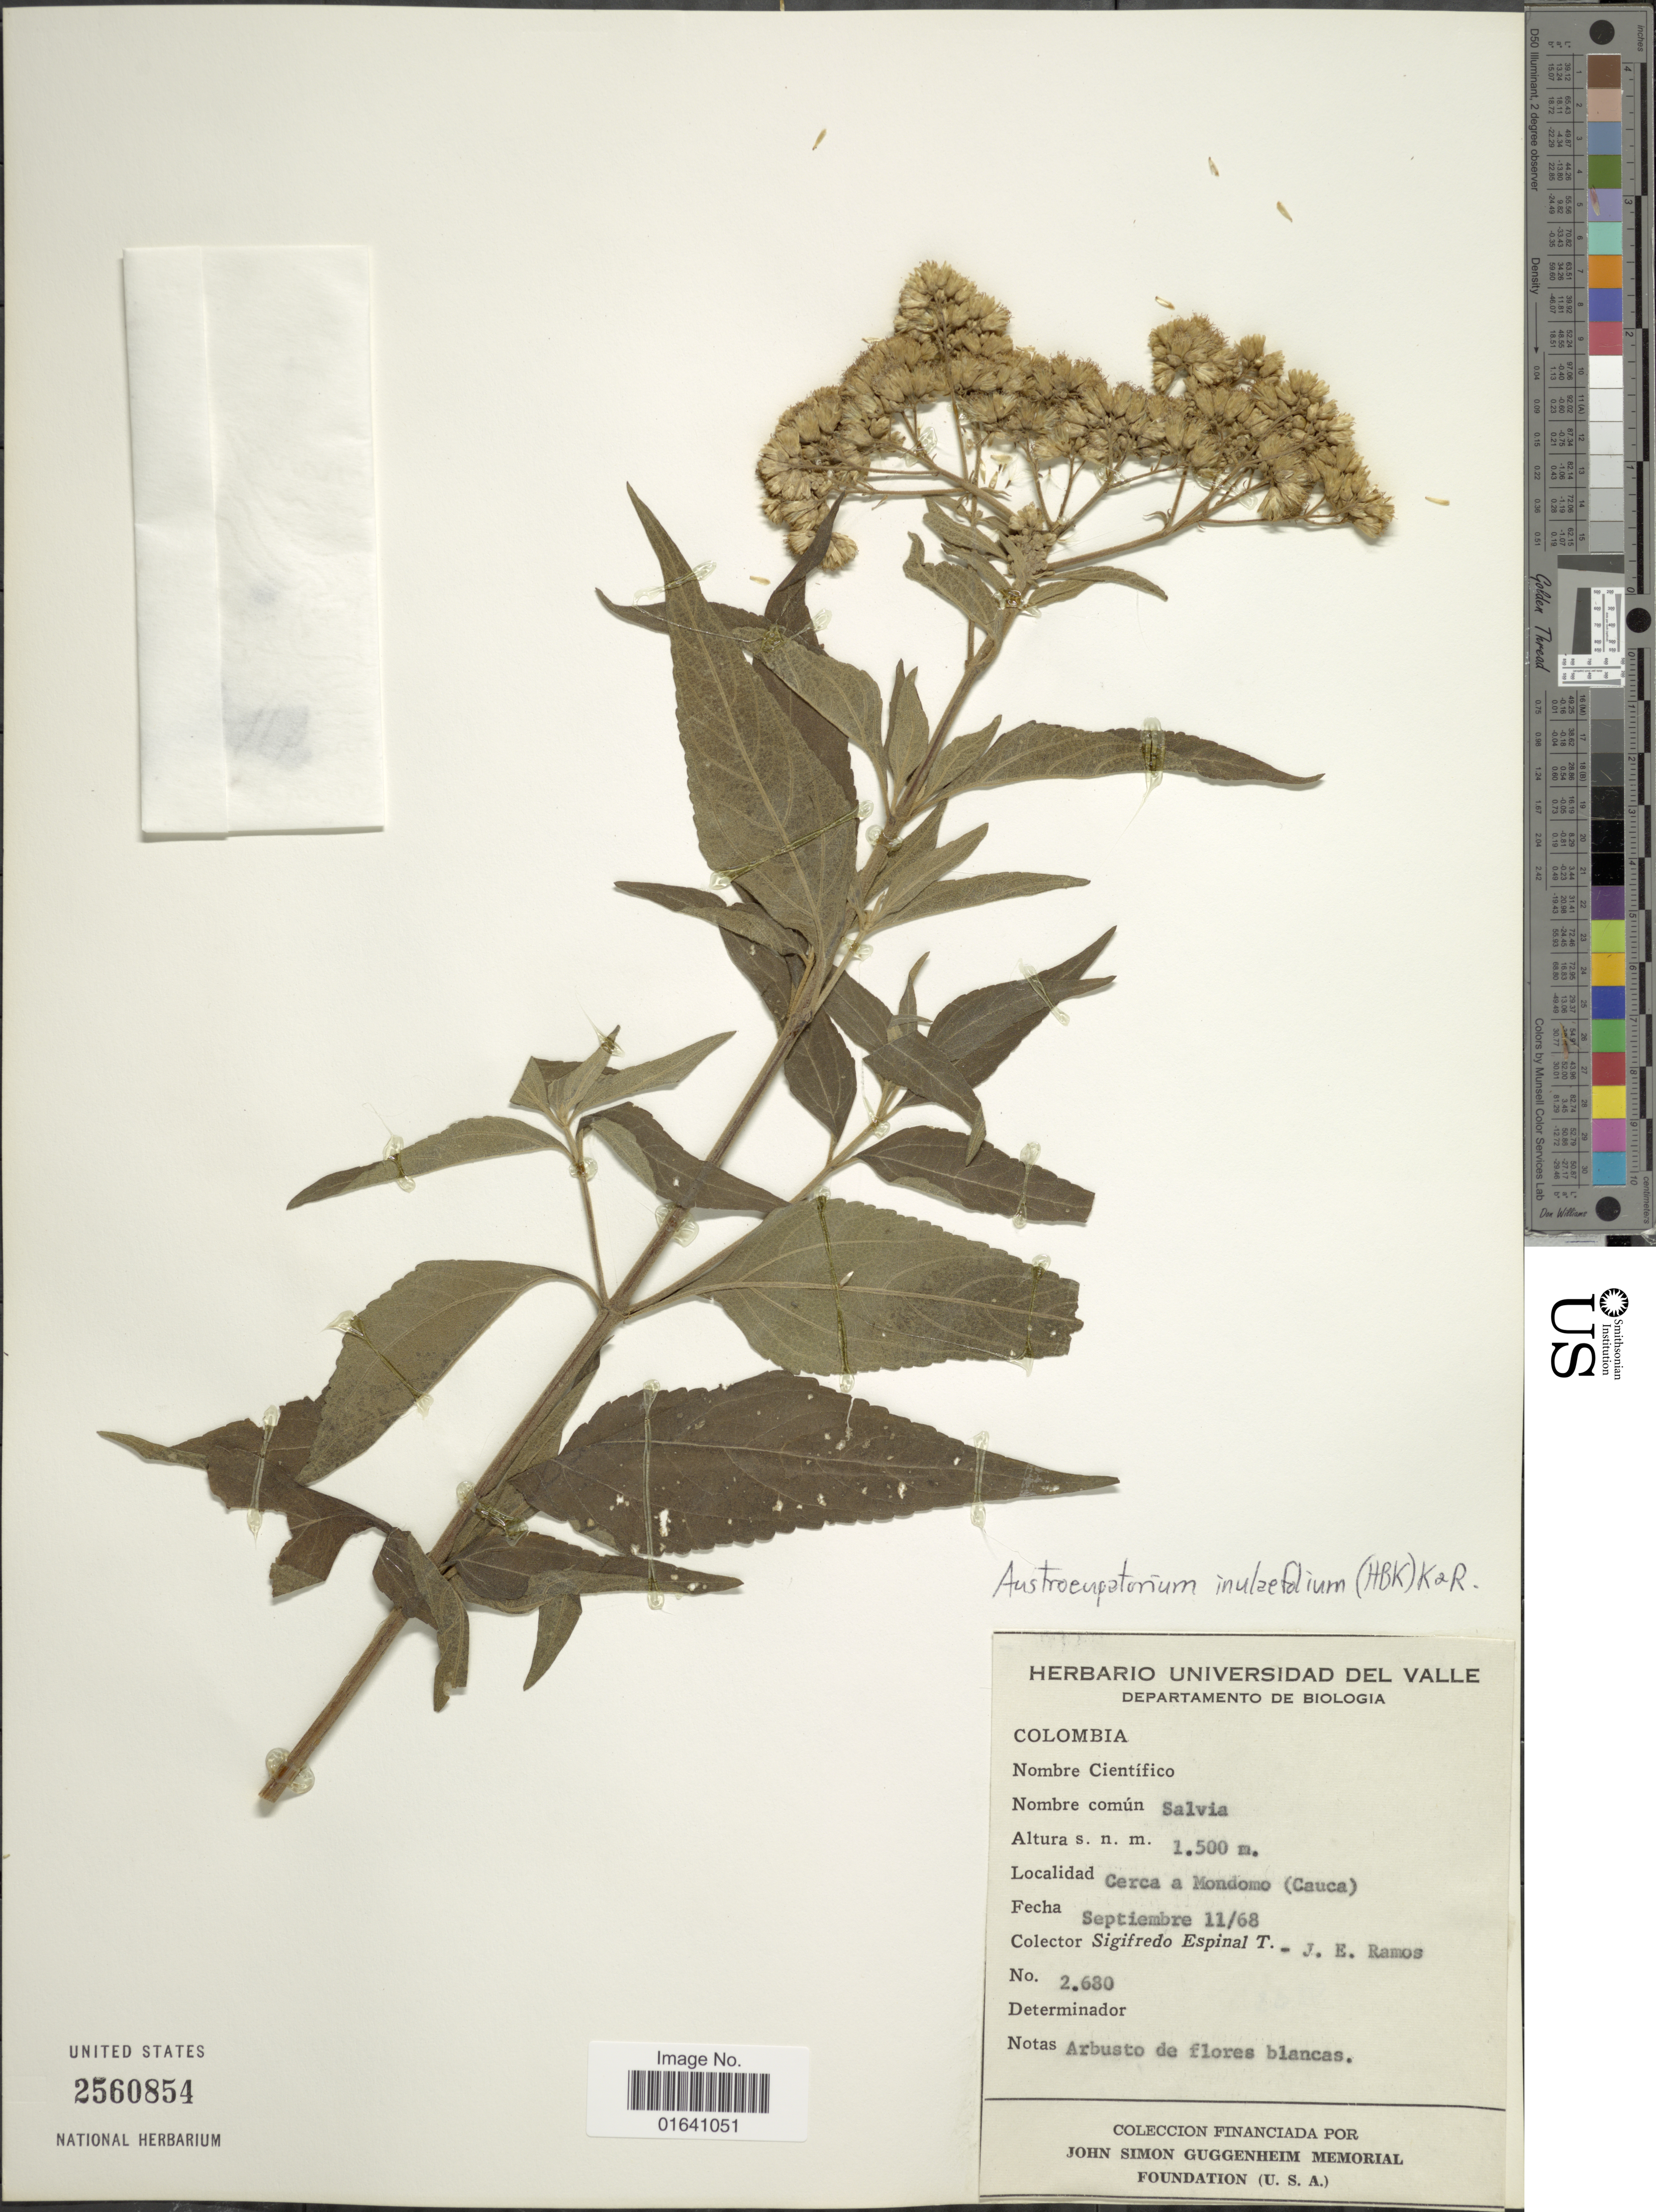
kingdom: Plantae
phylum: Tracheophyta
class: Magnoliopsida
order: Asterales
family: Asteraceae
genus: Austroeupatorium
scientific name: Austroeupatorium inulaefolium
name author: (Kunth) R.M. King & H. Rob.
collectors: L. S. Espinal & J. E. Ramos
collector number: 2680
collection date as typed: Transcribed d/m/y: 11/9/68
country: Colombia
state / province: Cauca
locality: Cerca a Mondomo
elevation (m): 1500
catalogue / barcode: US 2560854